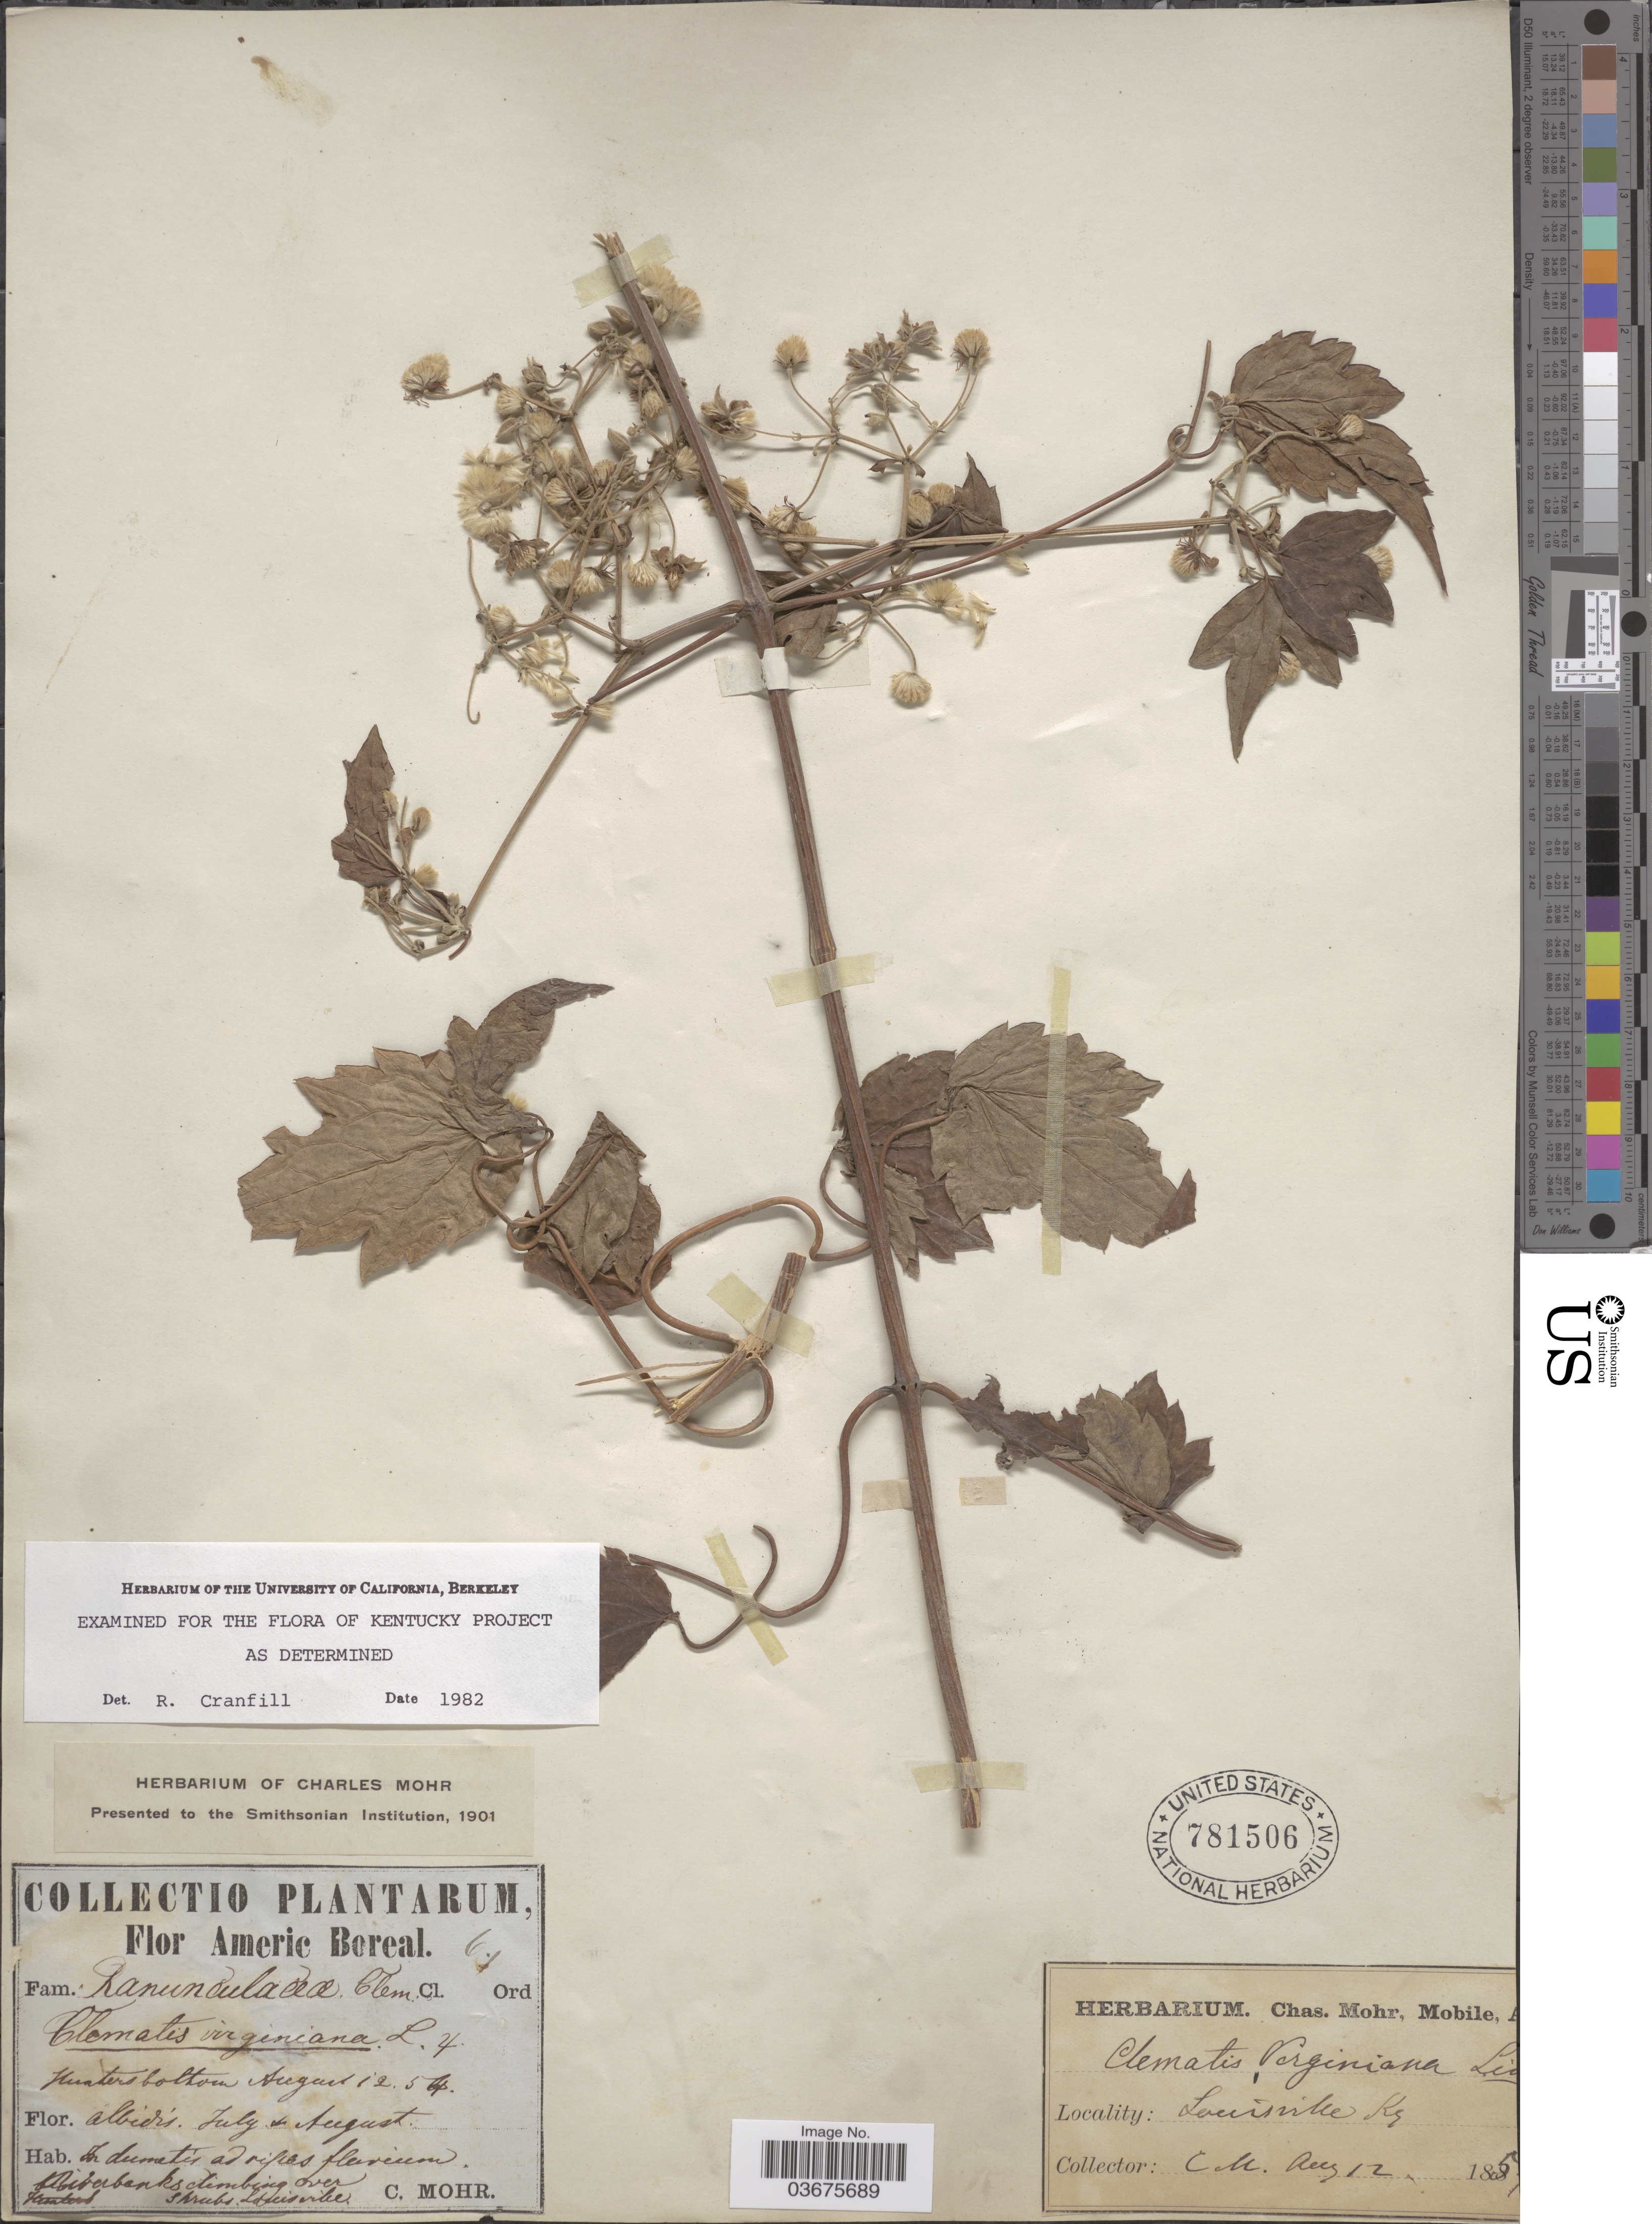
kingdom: Plantae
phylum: Tracheophyta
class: Magnoliopsida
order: Ranunculales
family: Ranunculaceae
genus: Clematis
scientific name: Clematis virginiana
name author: L.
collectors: C. T. Mohr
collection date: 1857-08-12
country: United States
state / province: Kentucky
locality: Louisville.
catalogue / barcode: US 781506